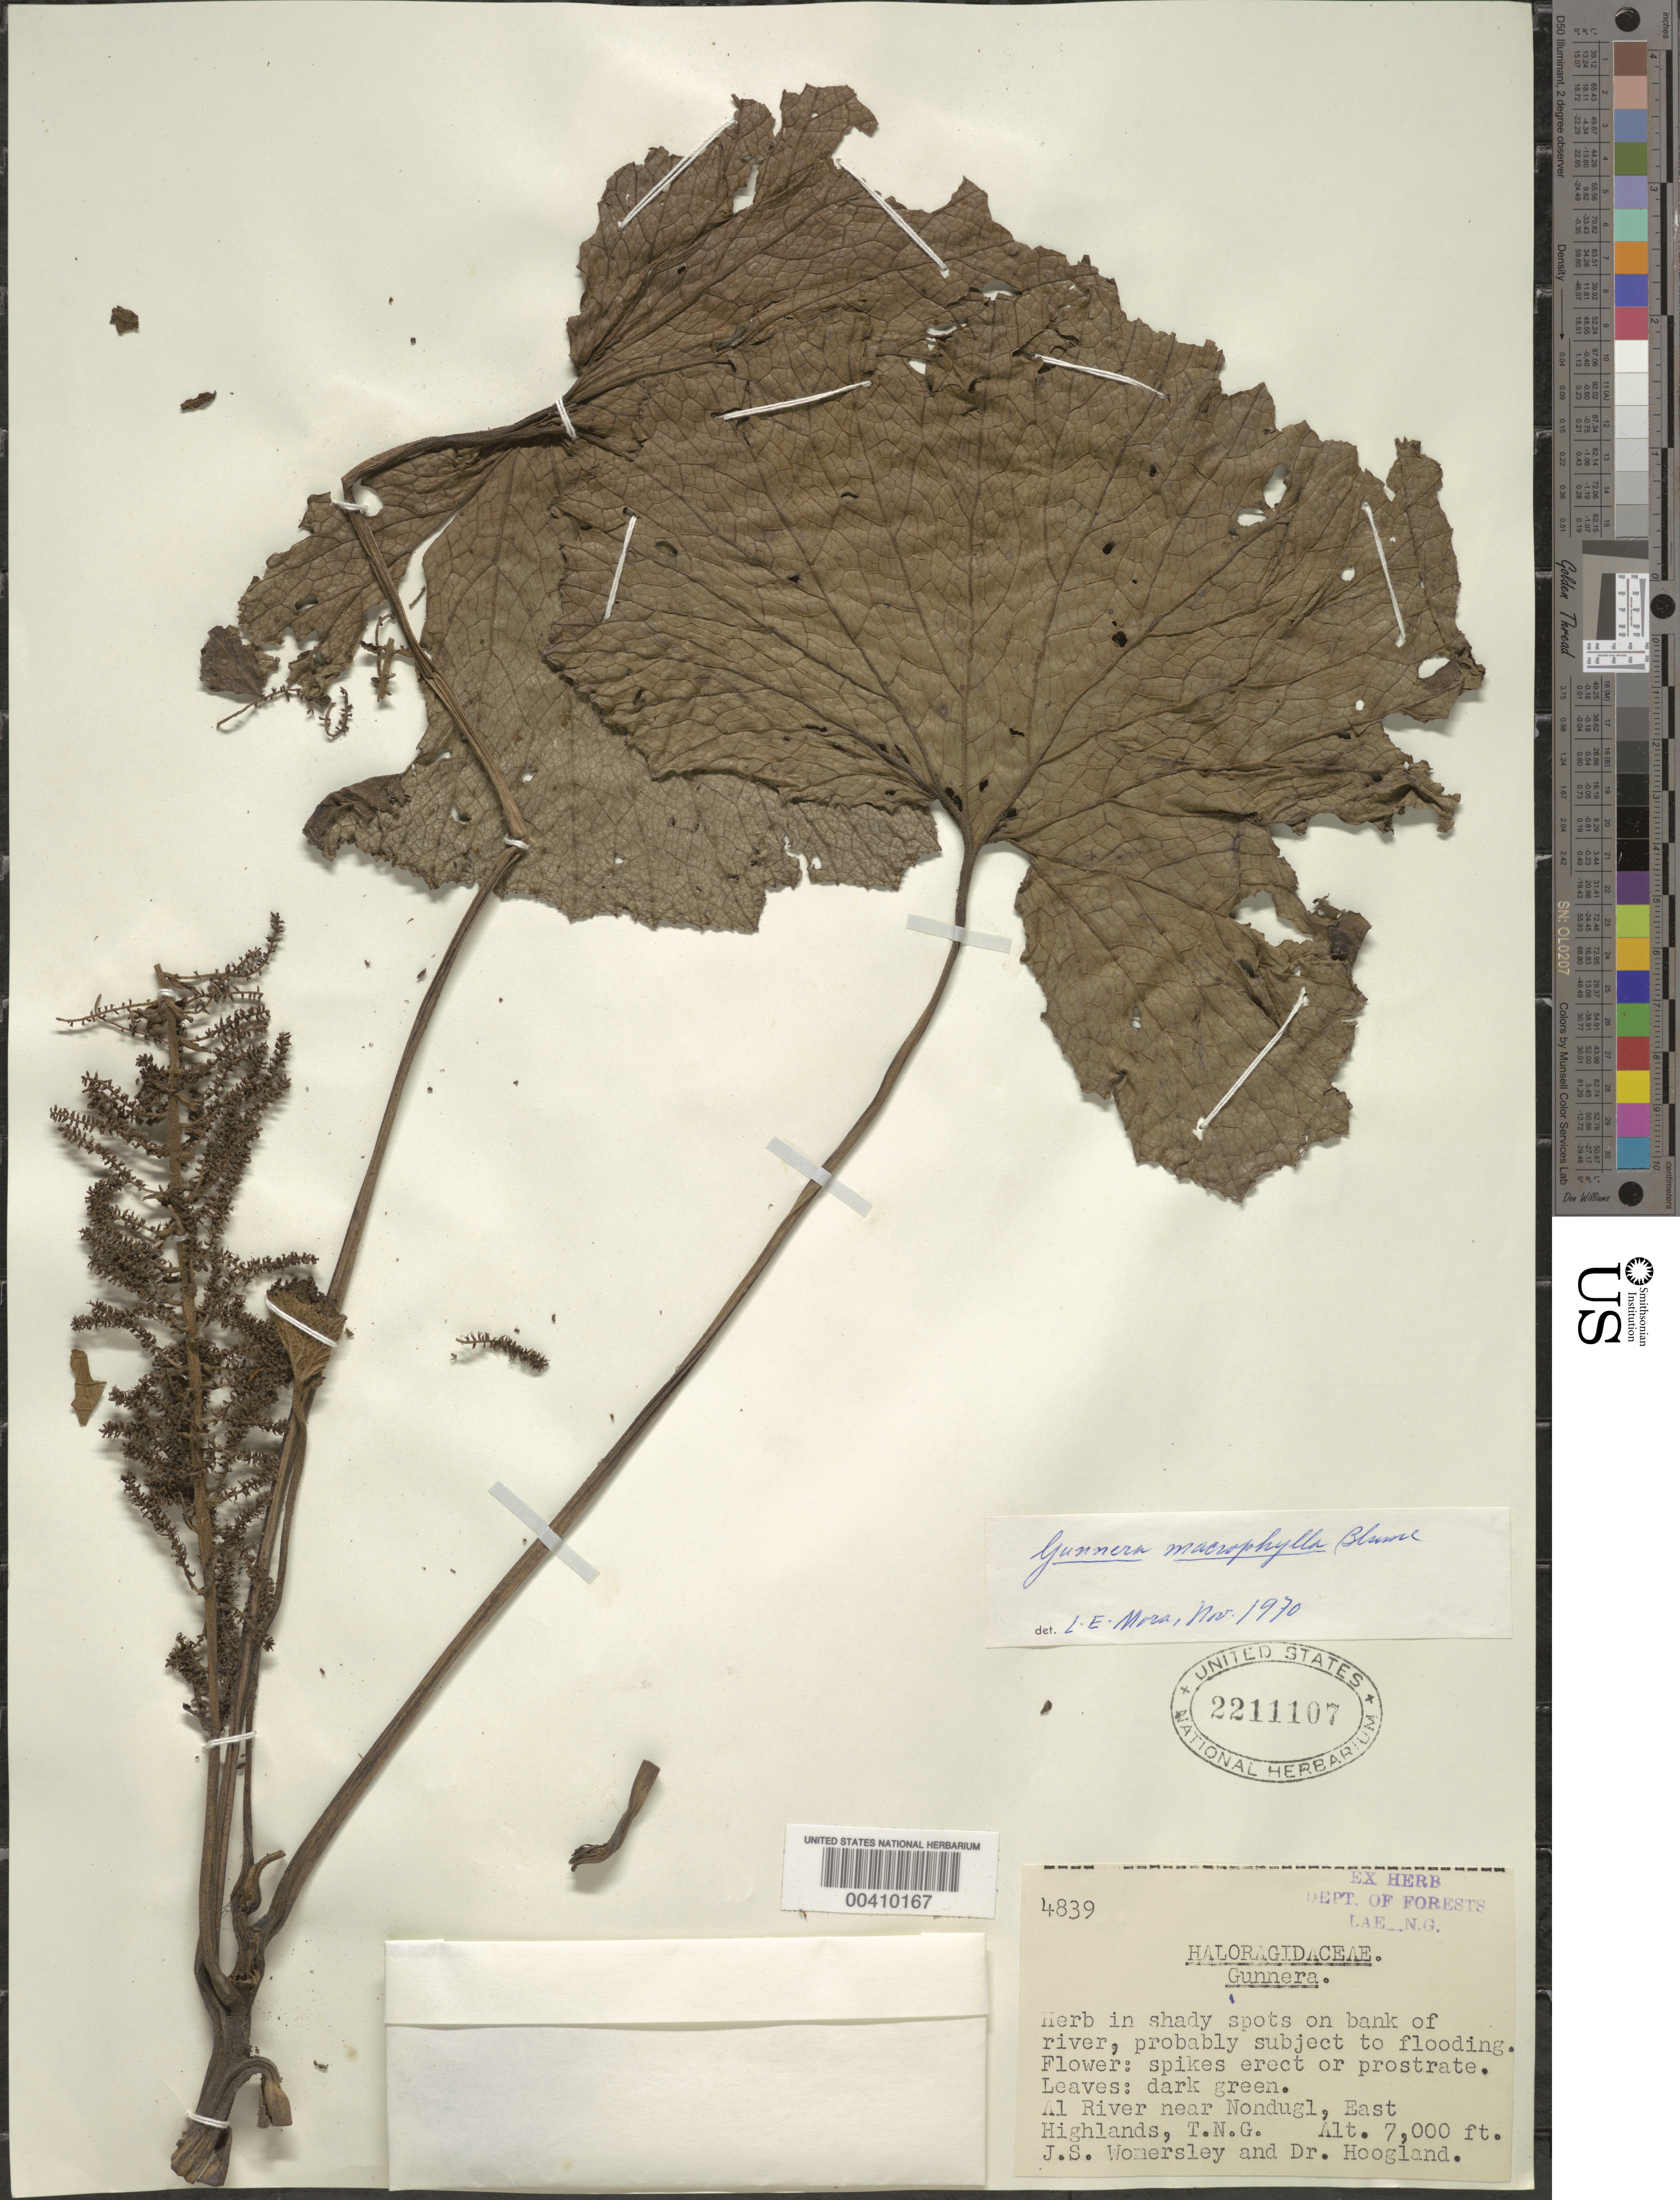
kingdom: Plantae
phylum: Tracheophyta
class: Magnoliopsida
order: Gunnerales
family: Gunneraceae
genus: Gunnera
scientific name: Gunnera macrophylla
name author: Blume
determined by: Mora-Osejo, L. E.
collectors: J. S. Womersley & R. D. Hoogland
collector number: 4839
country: Papua New Guinea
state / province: Eastern Highlands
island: New Guinea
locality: Al River near Nondugl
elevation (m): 2133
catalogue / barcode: US 2211107